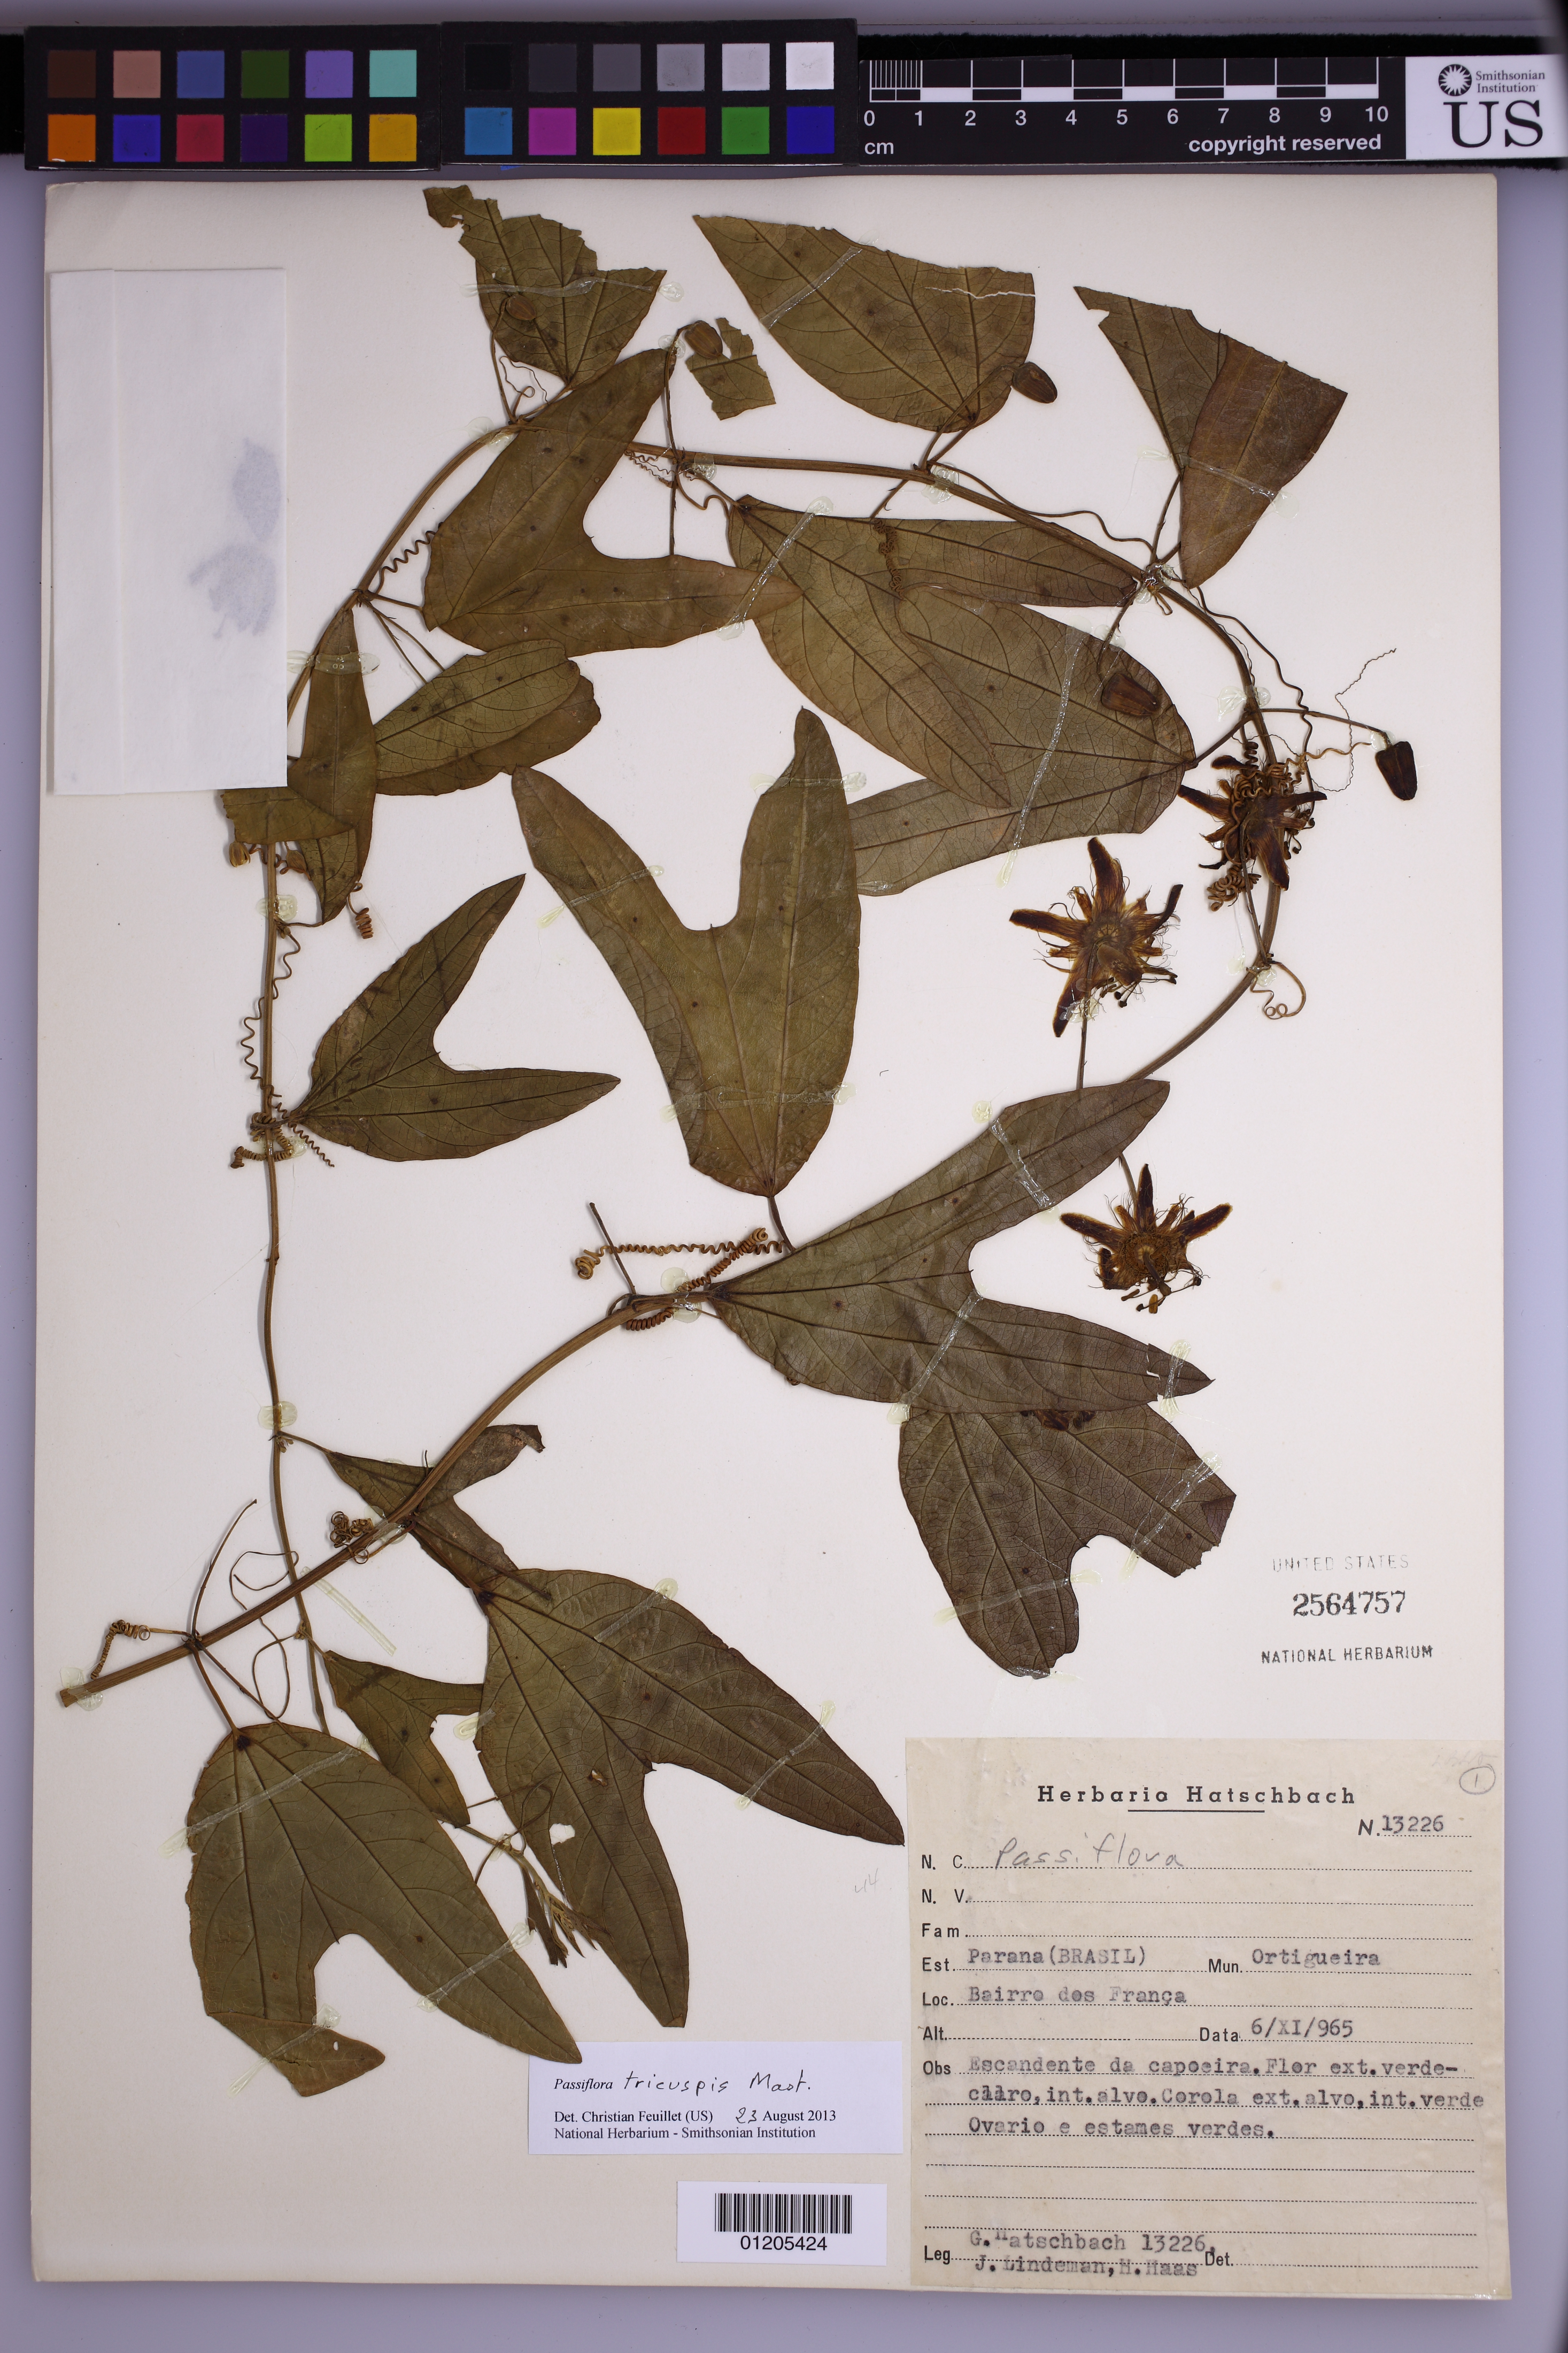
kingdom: Plantae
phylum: Tracheophyta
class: Magnoliopsida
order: Malpighiales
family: Passifloraceae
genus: Passiflora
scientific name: Passiflora tricuspis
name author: Mast.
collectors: G. Hatschbach, J. C. Lindeman & H. Haas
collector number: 13226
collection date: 1965-11-06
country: Brazil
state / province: Parana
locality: Ortigueira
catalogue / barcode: US 2564757